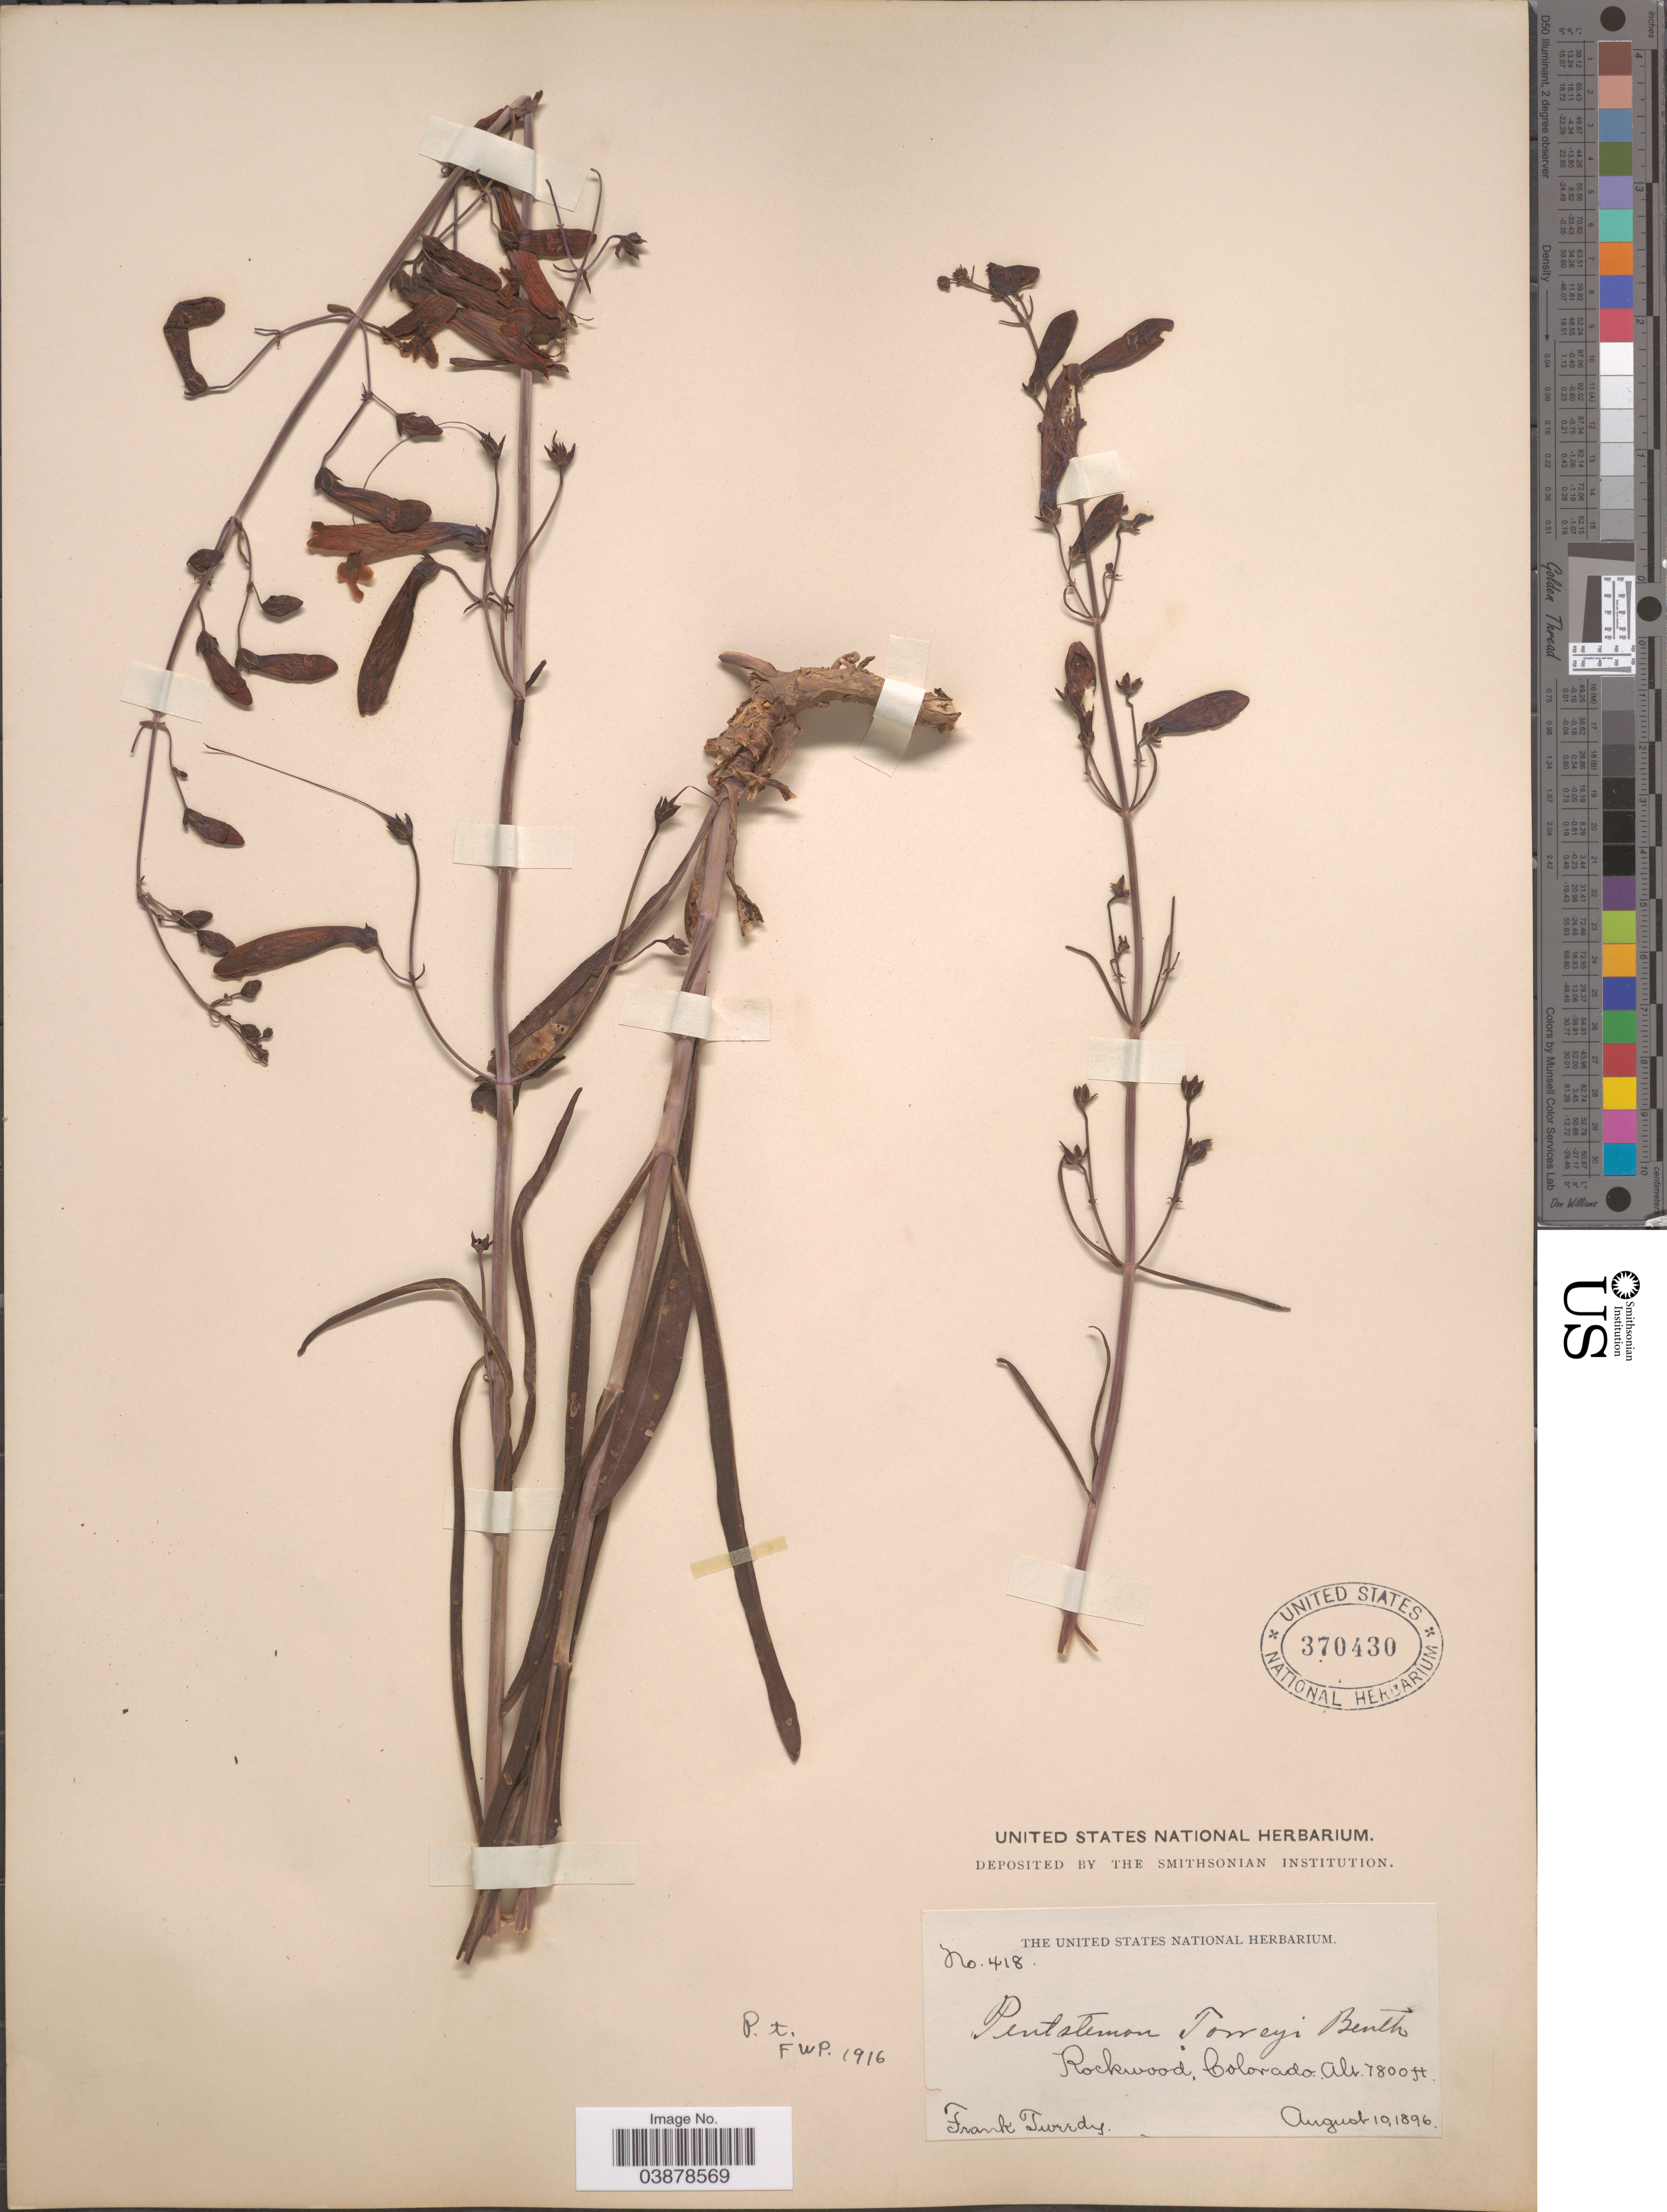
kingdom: Plantae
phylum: Tracheophyta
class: Magnoliopsida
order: Lamiales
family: Plantaginaceae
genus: Penstemon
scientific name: Penstemon torreyi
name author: Benth.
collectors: F. Tweedy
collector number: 418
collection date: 1896-08-10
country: United States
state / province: Colorado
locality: Rockwood.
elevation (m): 2377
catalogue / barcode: US 370430